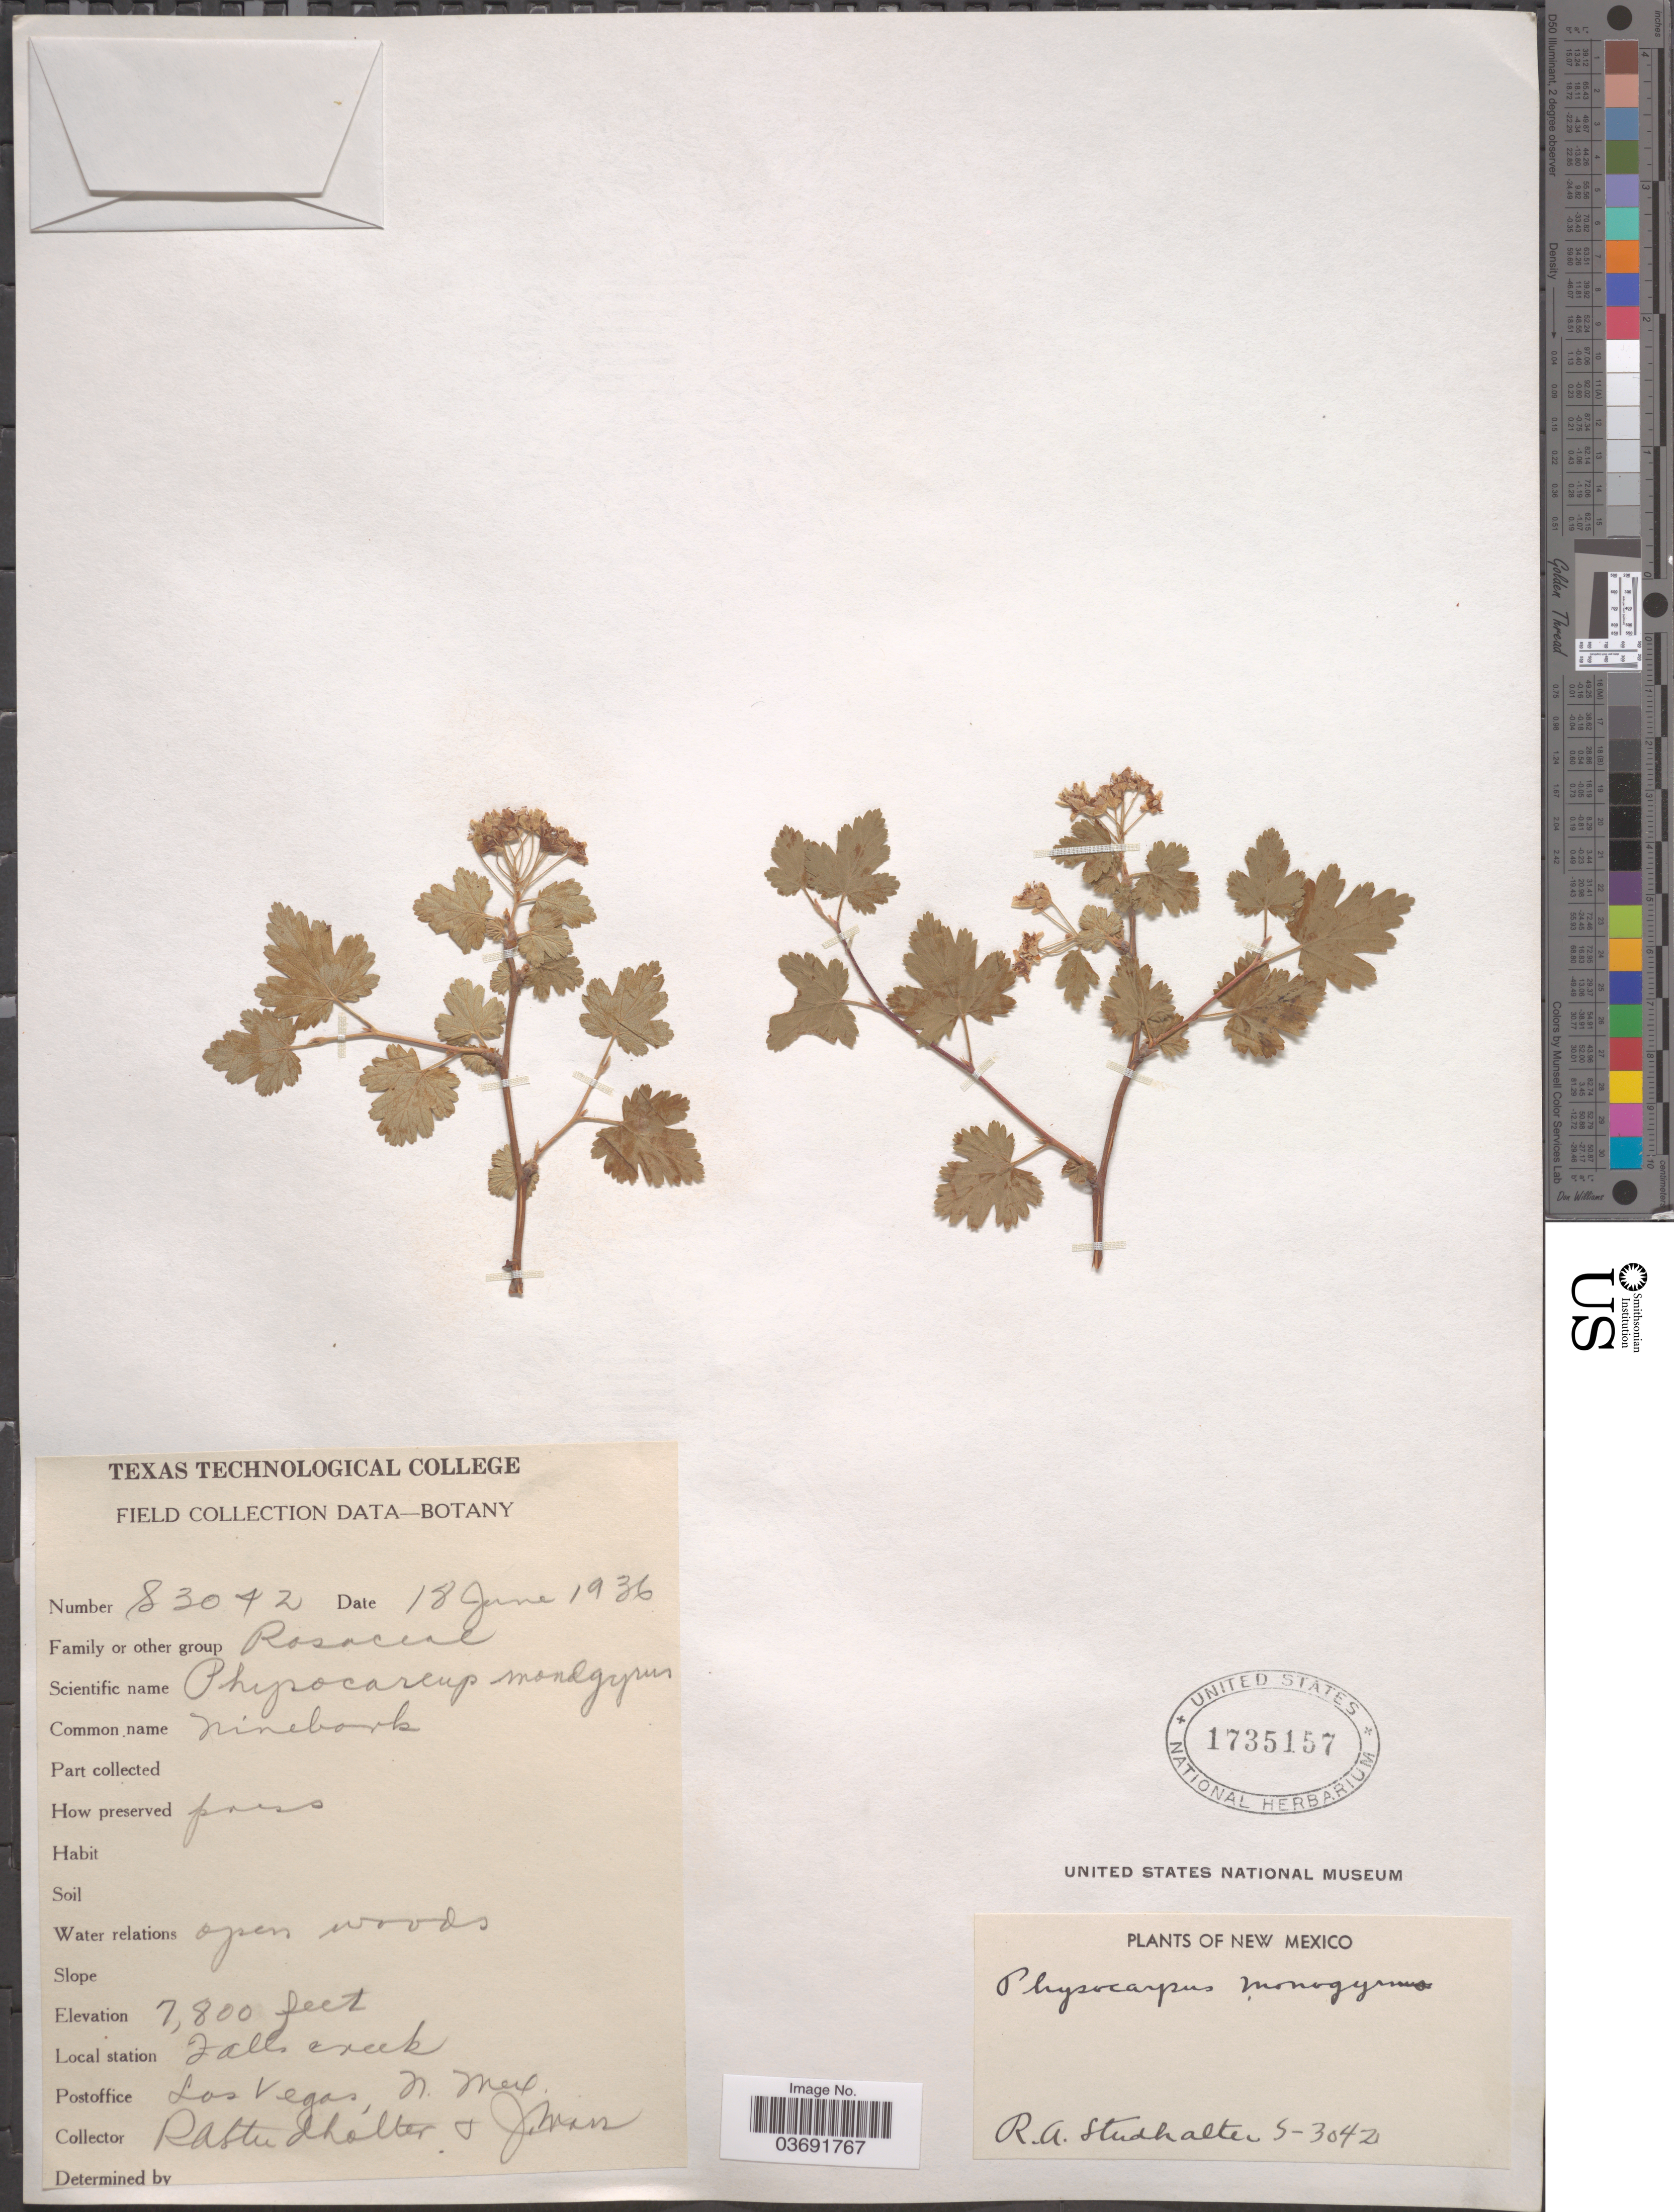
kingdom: Plantae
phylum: Tracheophyta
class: Magnoliopsida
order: Rosales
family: Rosaceae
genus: Physocarpus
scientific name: Physocarpus monogynus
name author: (Torr.) J.M. Coult.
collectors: R. Studhalter & J. Moss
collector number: S3042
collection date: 1936-06-18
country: United States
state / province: New Mexico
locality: Local station Falls Creek. Postoffice Las Vegas.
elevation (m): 2377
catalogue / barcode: US 1735157